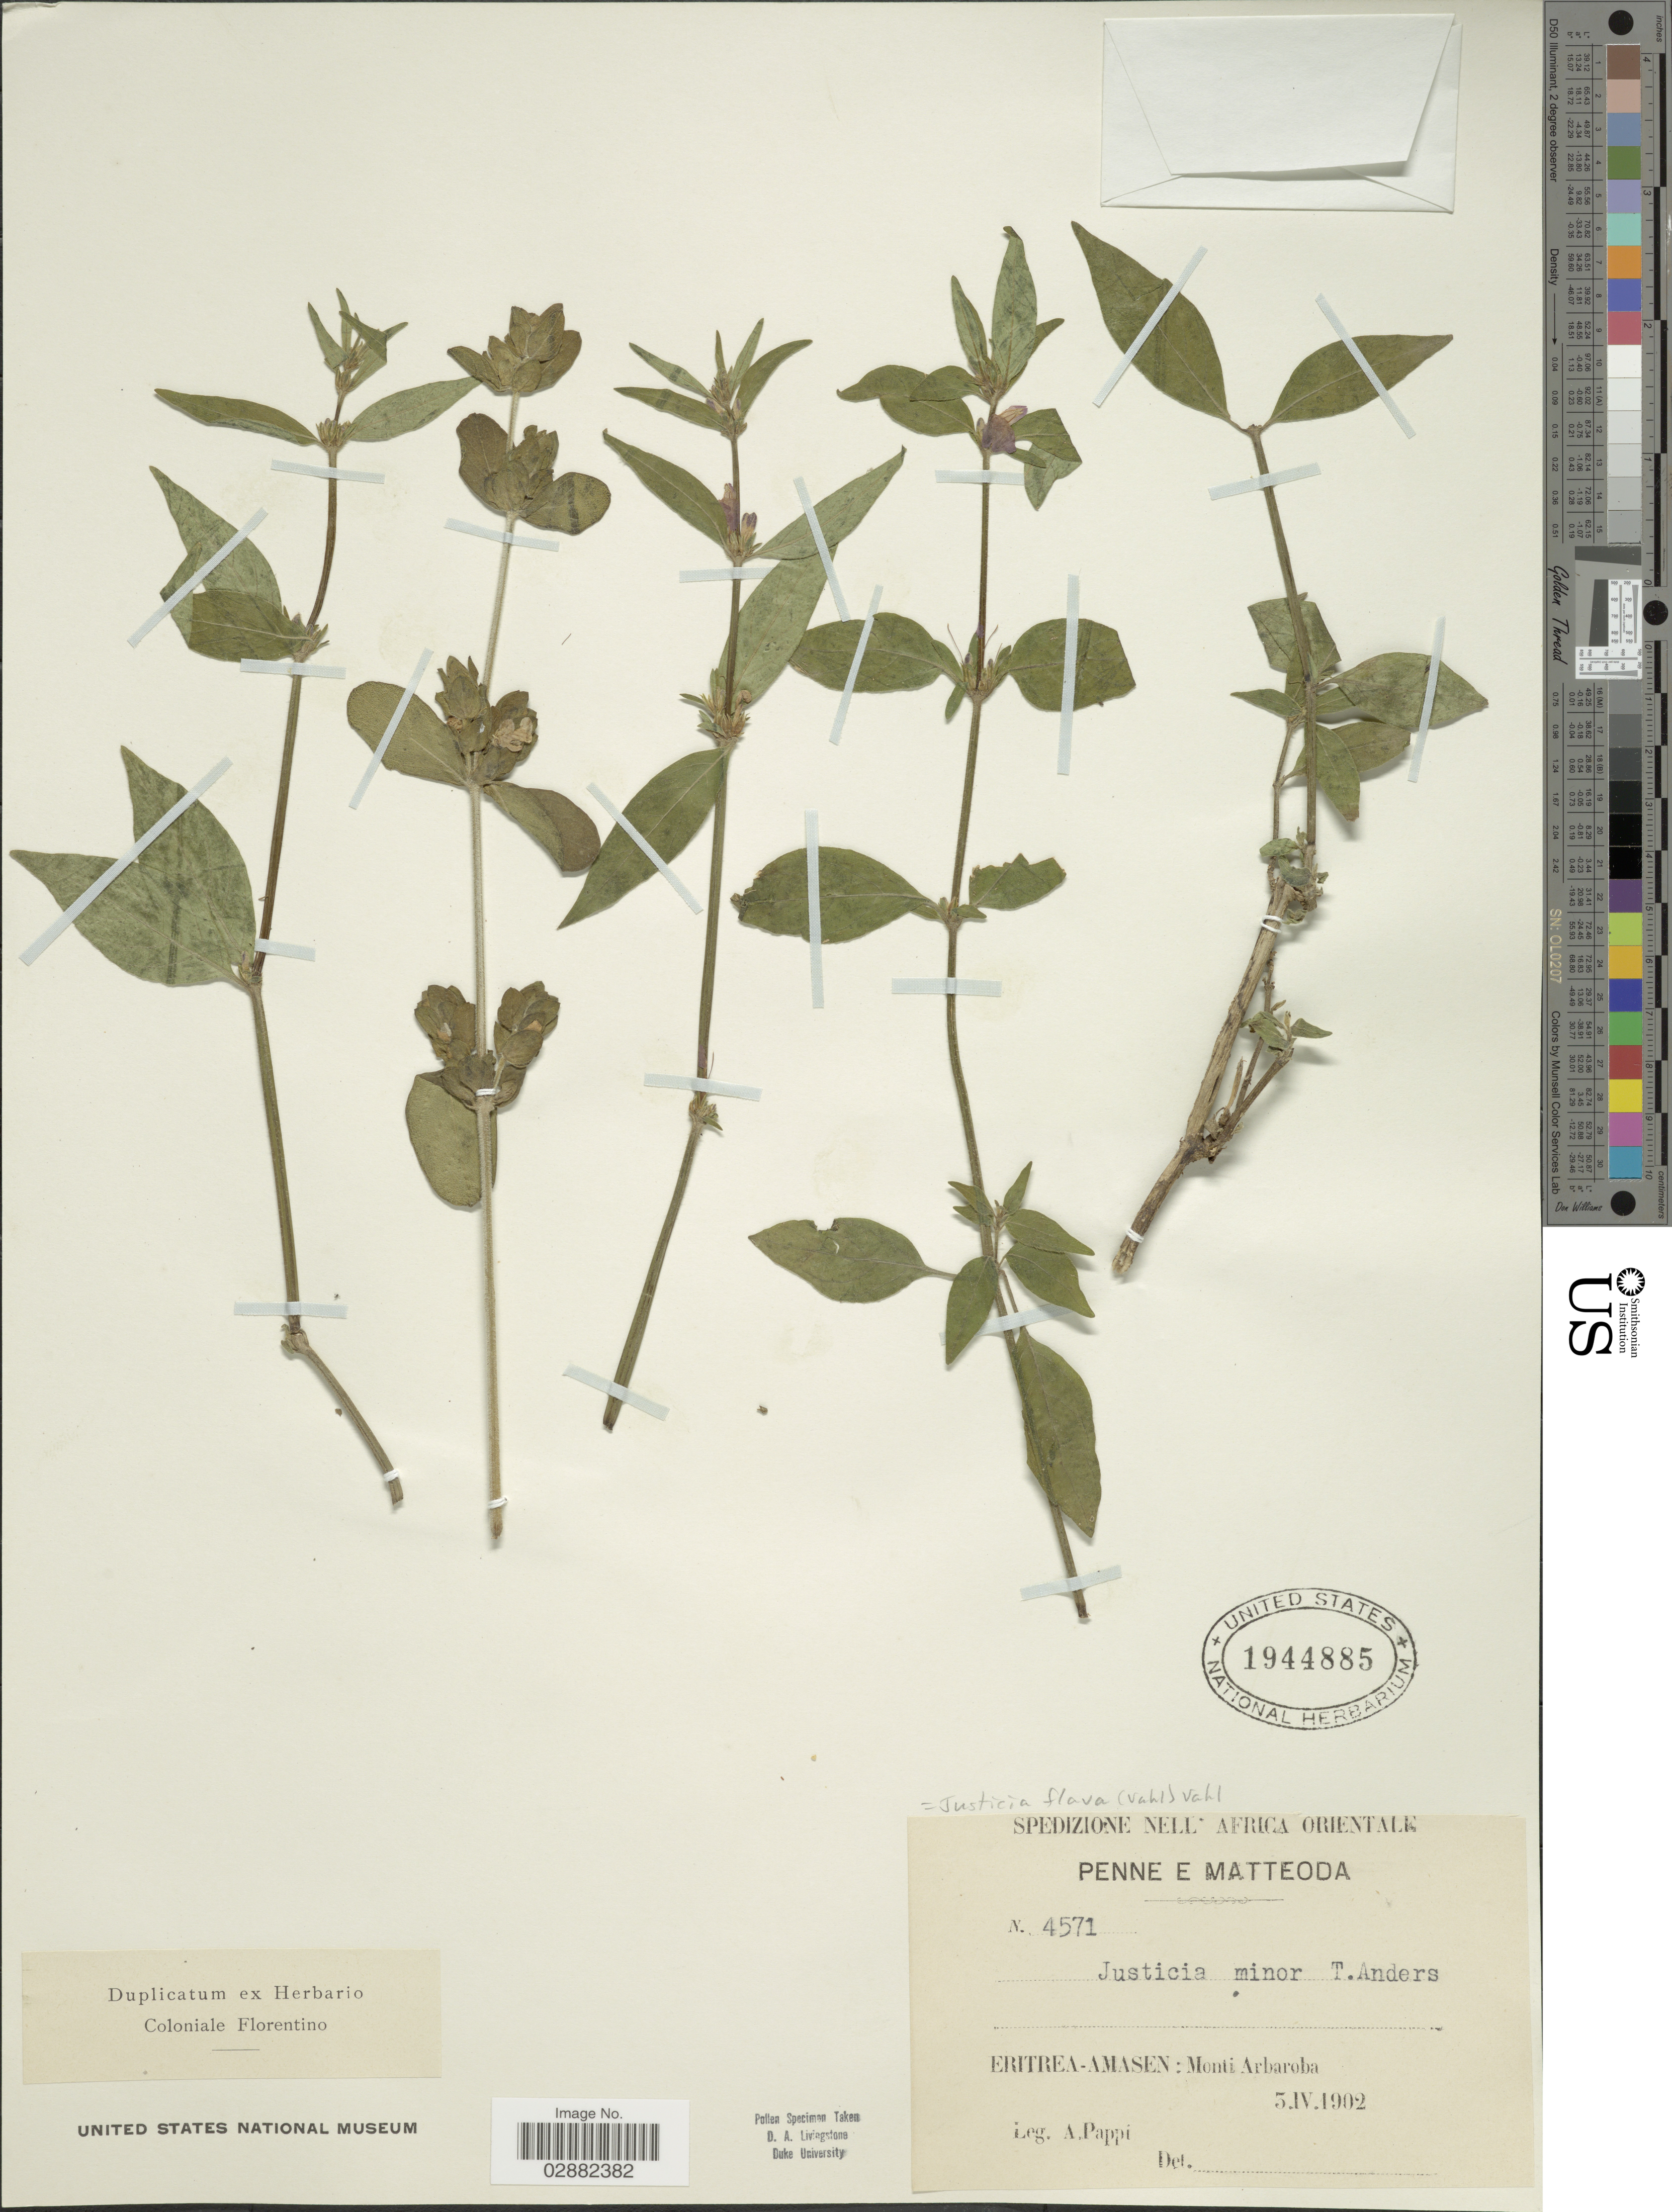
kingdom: Plantae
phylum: Tracheophyta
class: Magnoliopsida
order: Lamiales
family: Acanthaceae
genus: Justicia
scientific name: Justicia flava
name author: (Forssk.) Vahl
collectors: A. Pappi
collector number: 4571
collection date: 1902-04-05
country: Eritrea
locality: Eritrea-Amasen: Monti Arbaroba.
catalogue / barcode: US 1944885